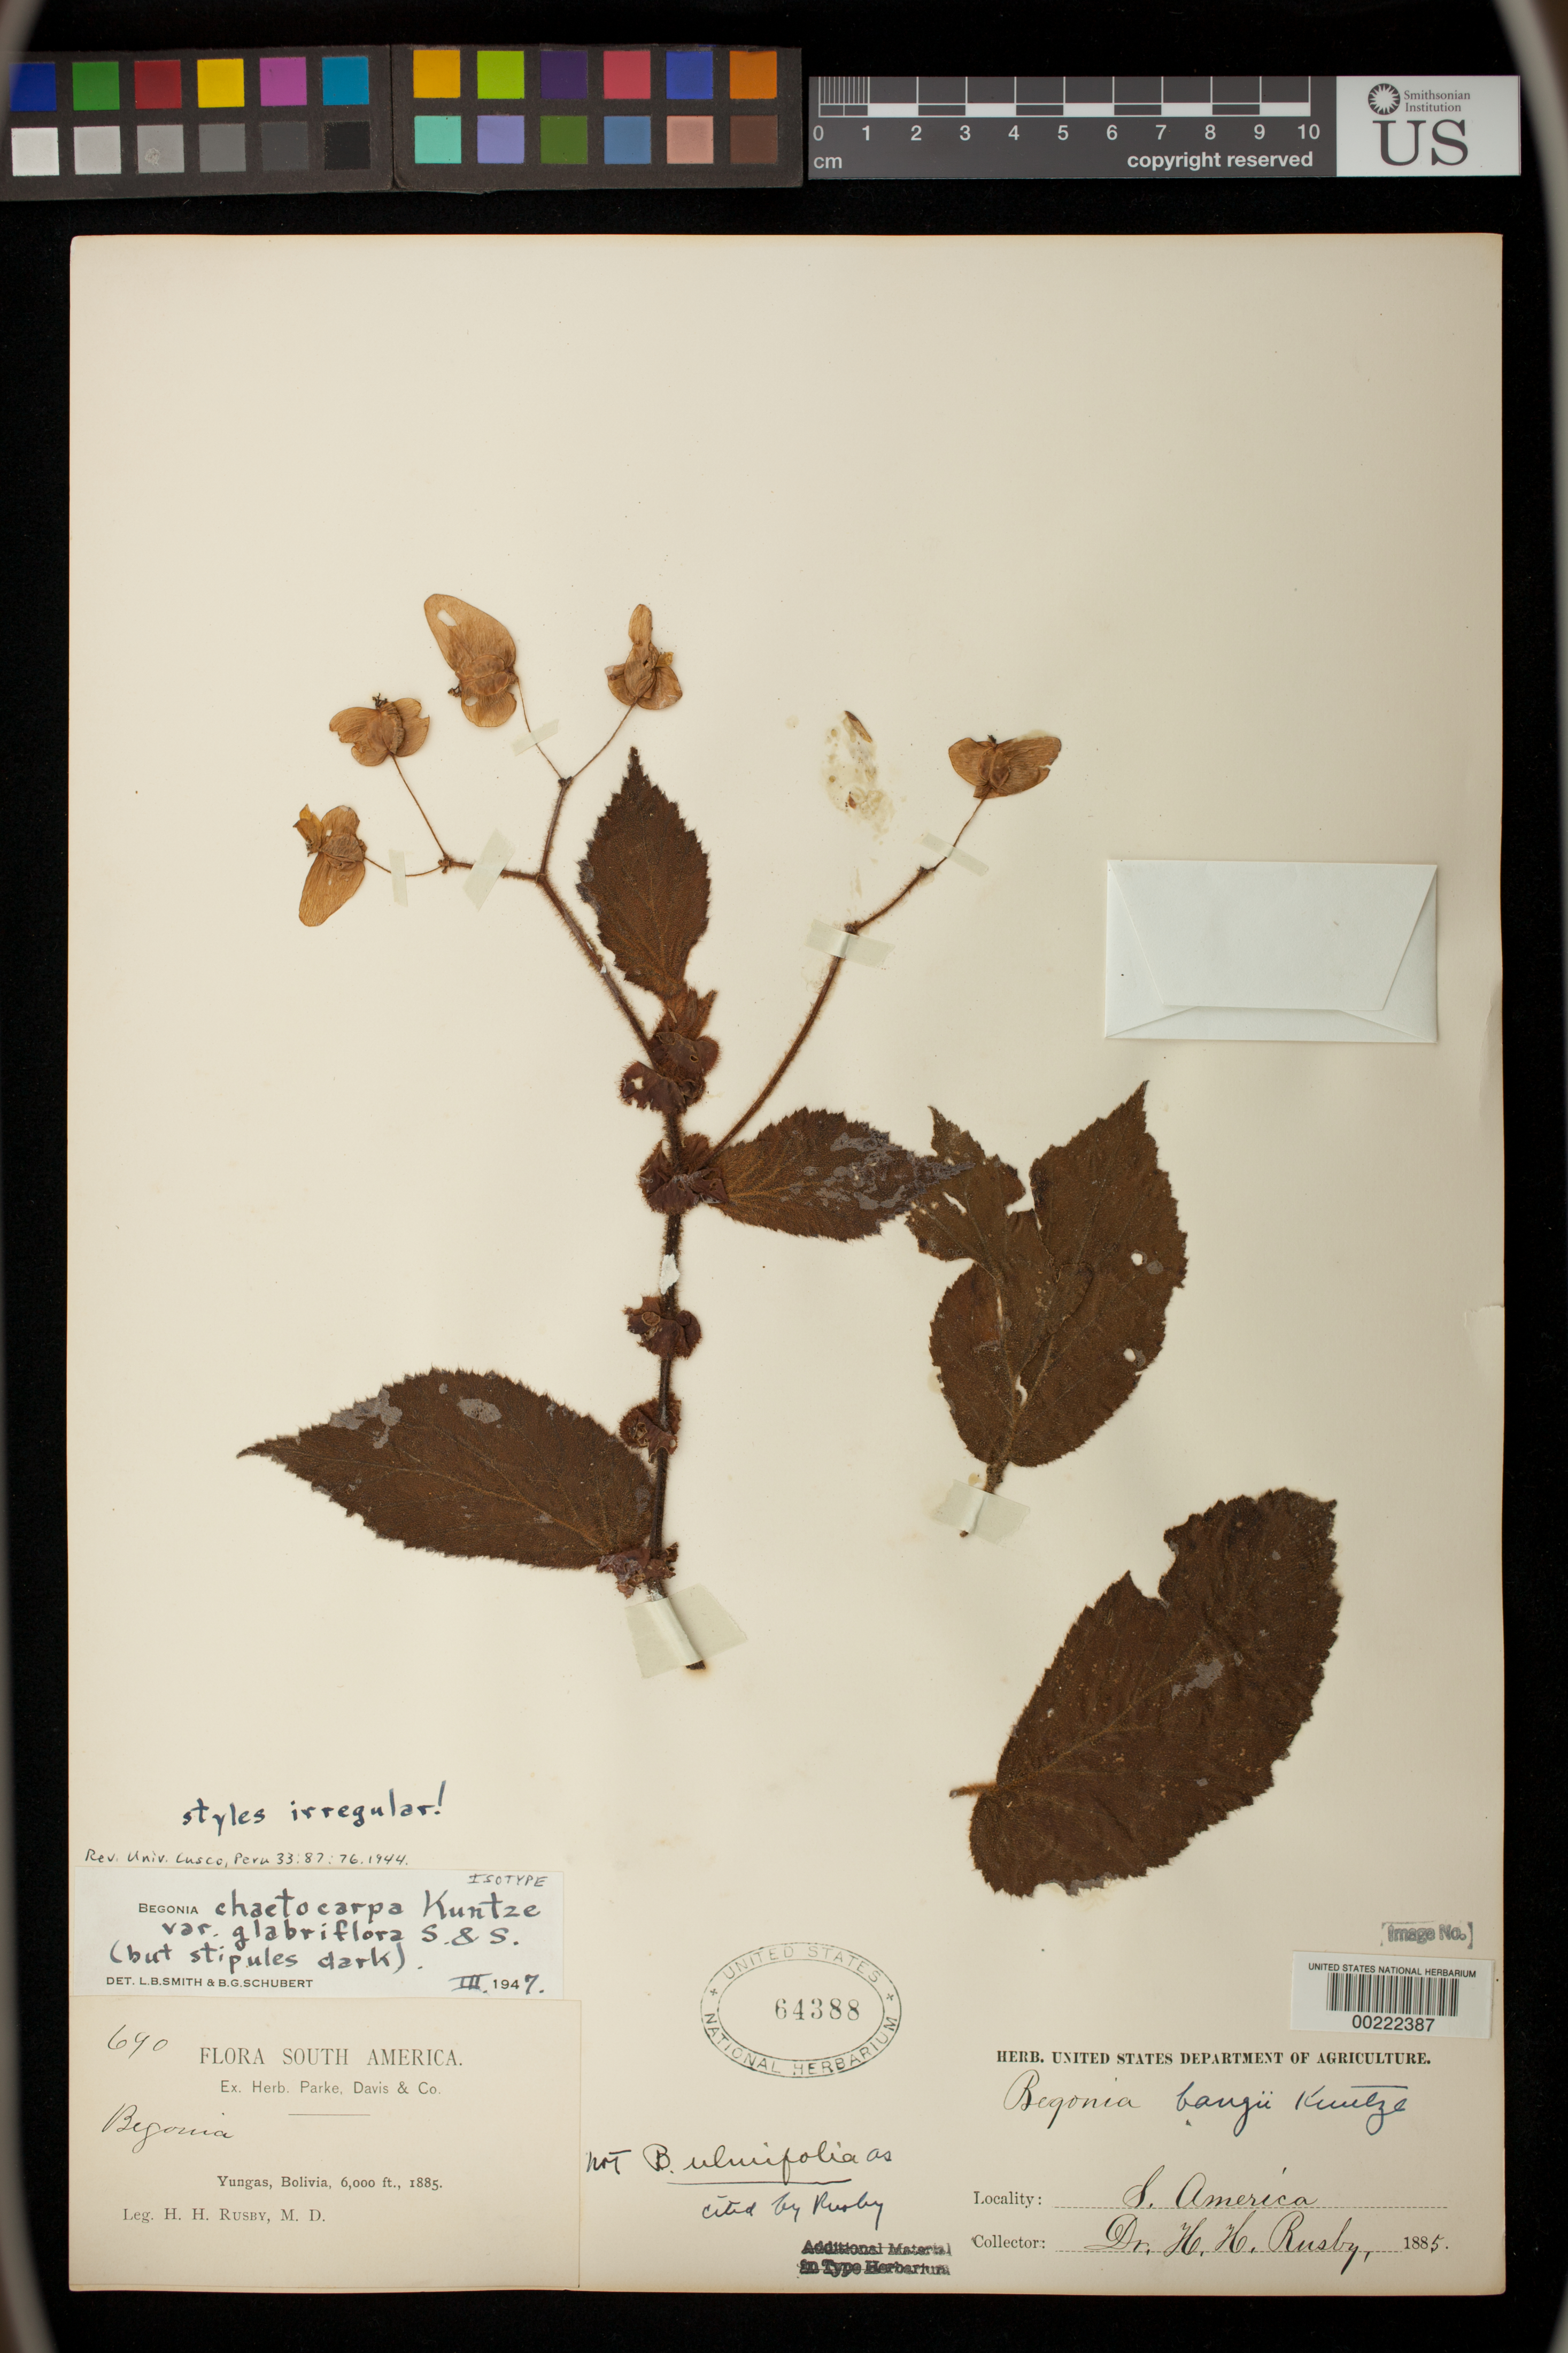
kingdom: Plantae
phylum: Tracheophyta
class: Magnoliopsida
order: Cucurbitales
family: Begoniaceae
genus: Begonia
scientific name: Begonia chaetocarpa var. glabriflora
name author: L.B. Sm. & B.G. Schub.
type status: Isotype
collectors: H. H. Rusby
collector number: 690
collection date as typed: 1885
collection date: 1885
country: Bolivia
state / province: La Paz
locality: Yungas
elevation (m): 1829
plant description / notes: Another US duplicate with this collection number (Unduavi, 8000 ft., USNH 1416277) is annotated "isotype" but is not type material.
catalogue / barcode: US 64388